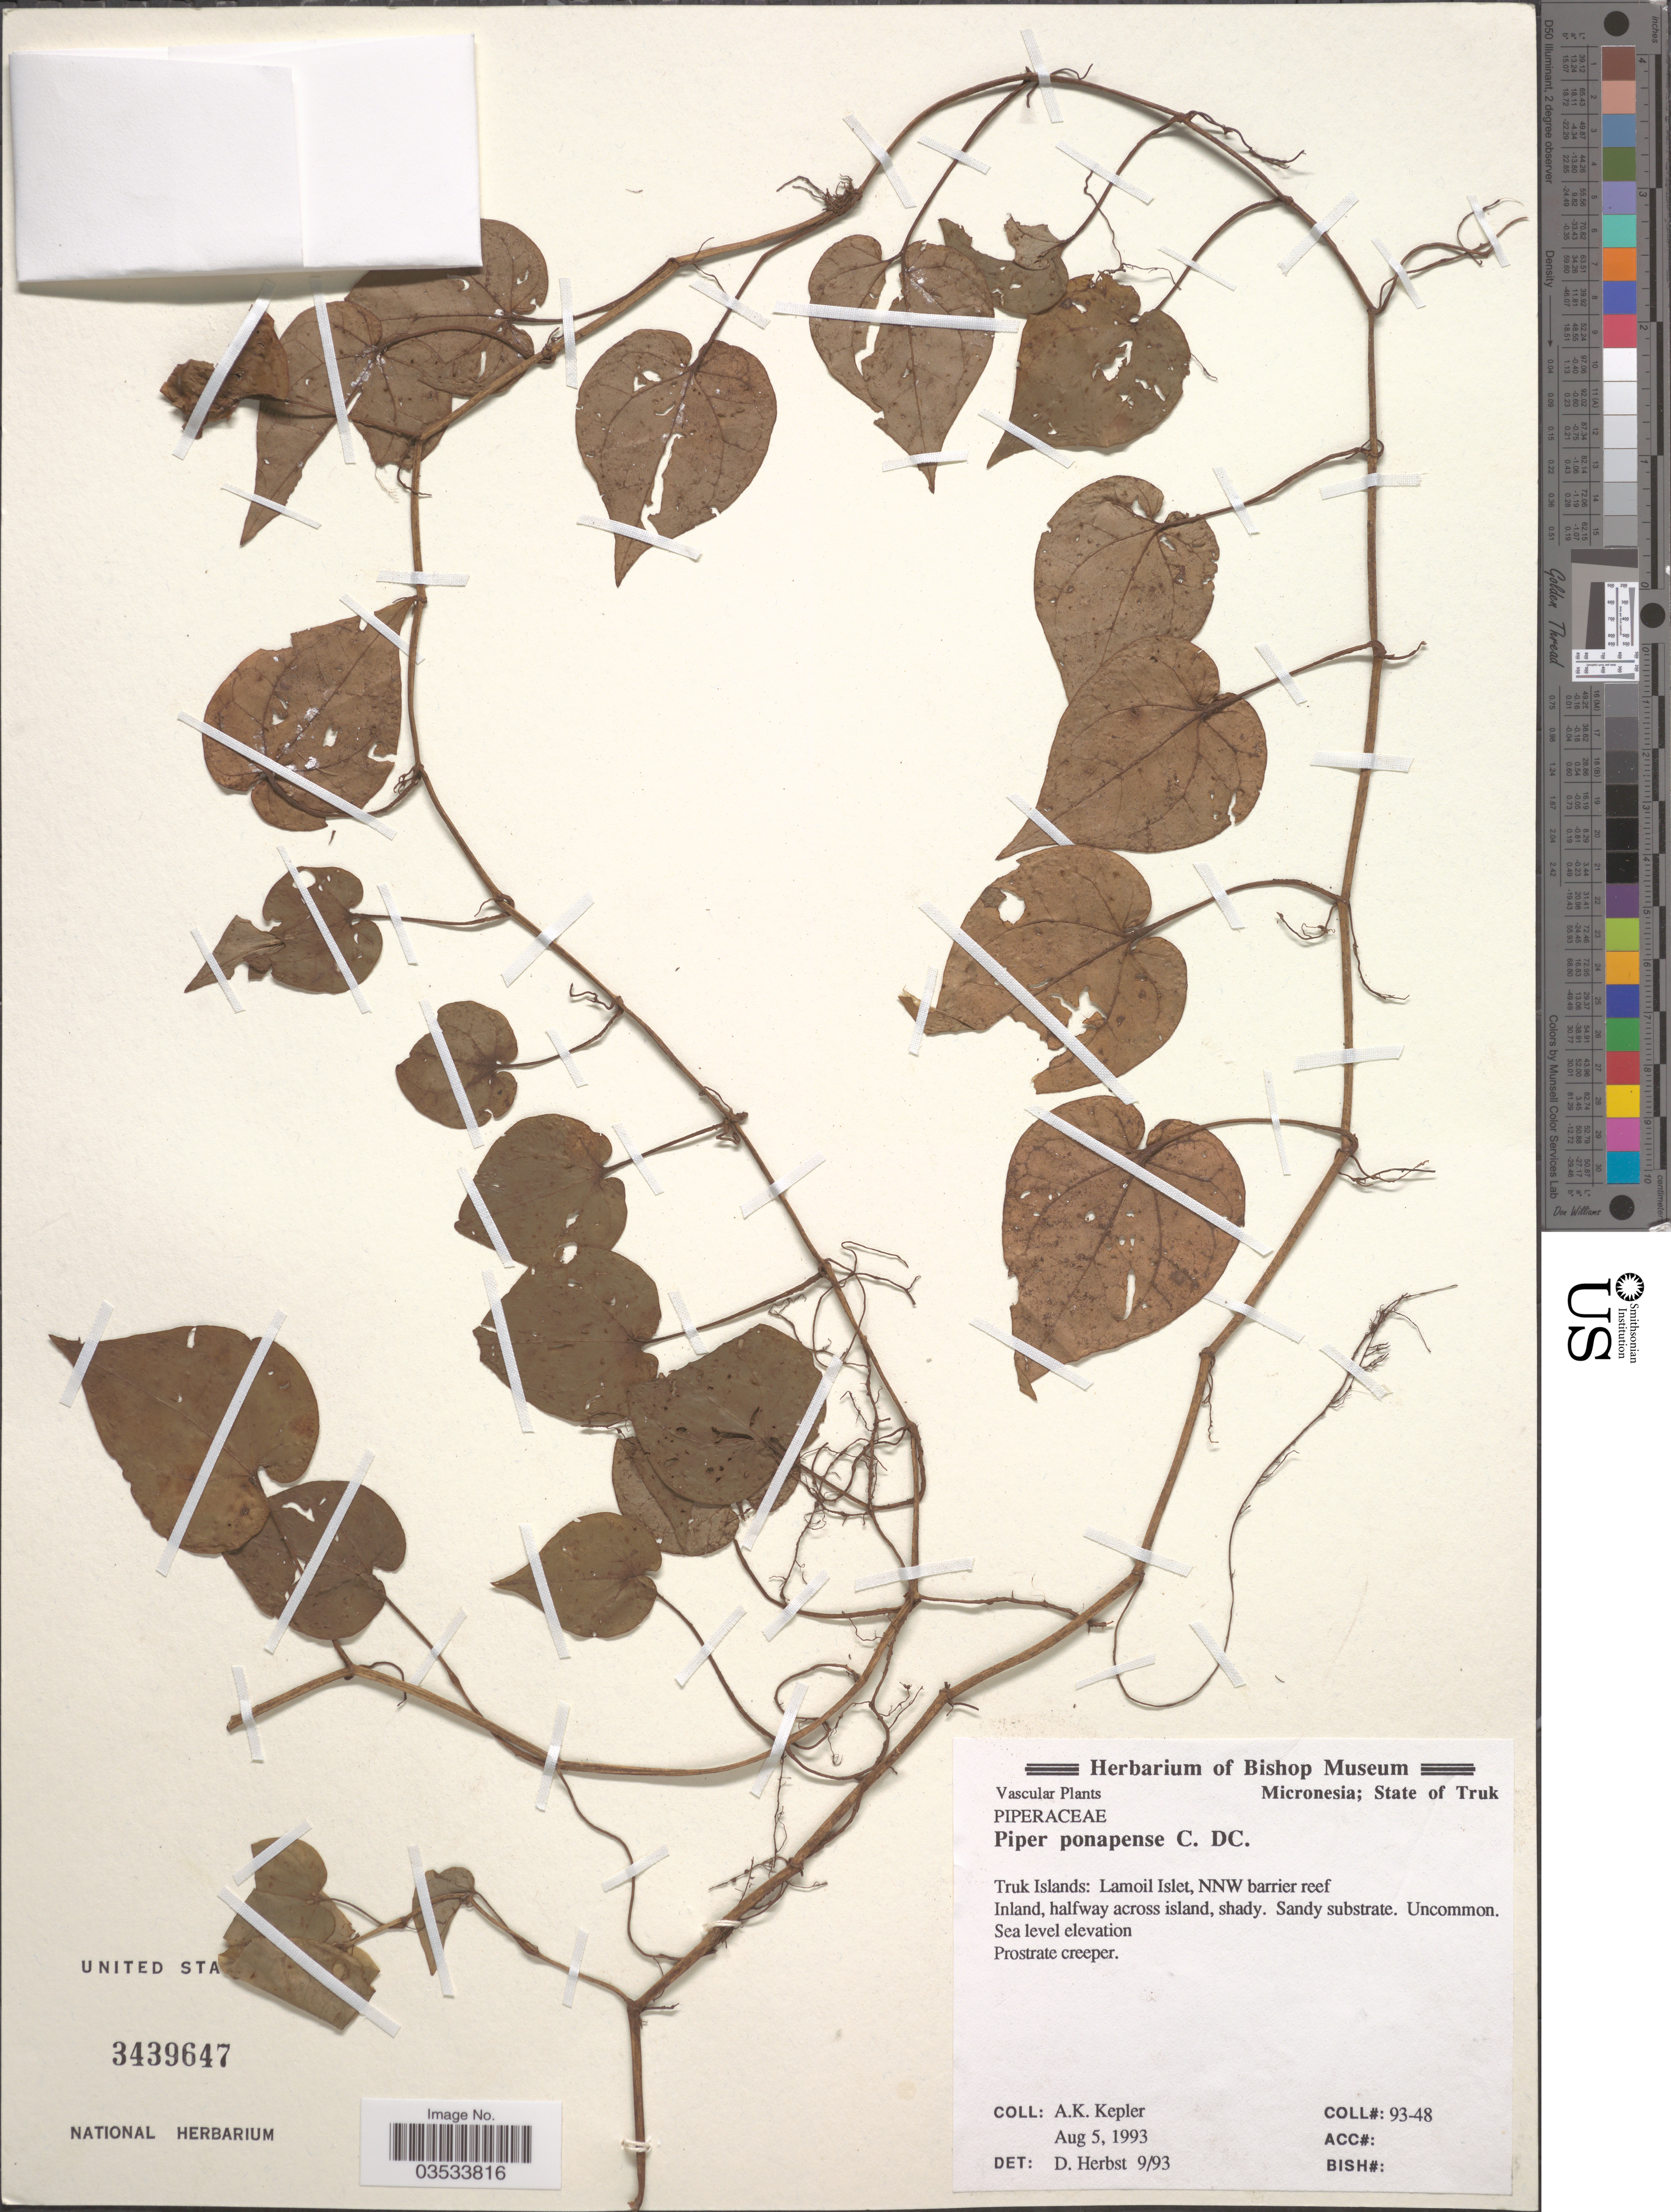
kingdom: Plantae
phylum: Tracheophyta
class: Magnoliopsida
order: Piperales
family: Piperaceae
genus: Piper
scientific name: Piper ponapense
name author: C. DC.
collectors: A. K. Kepler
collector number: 93-48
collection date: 1993-08-05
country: Micronesia, Federated States of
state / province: Truk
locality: Truk Islands: Lamoil Islet, NNW barrier reef Inland, halfway across island, shady.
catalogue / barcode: US 3439647